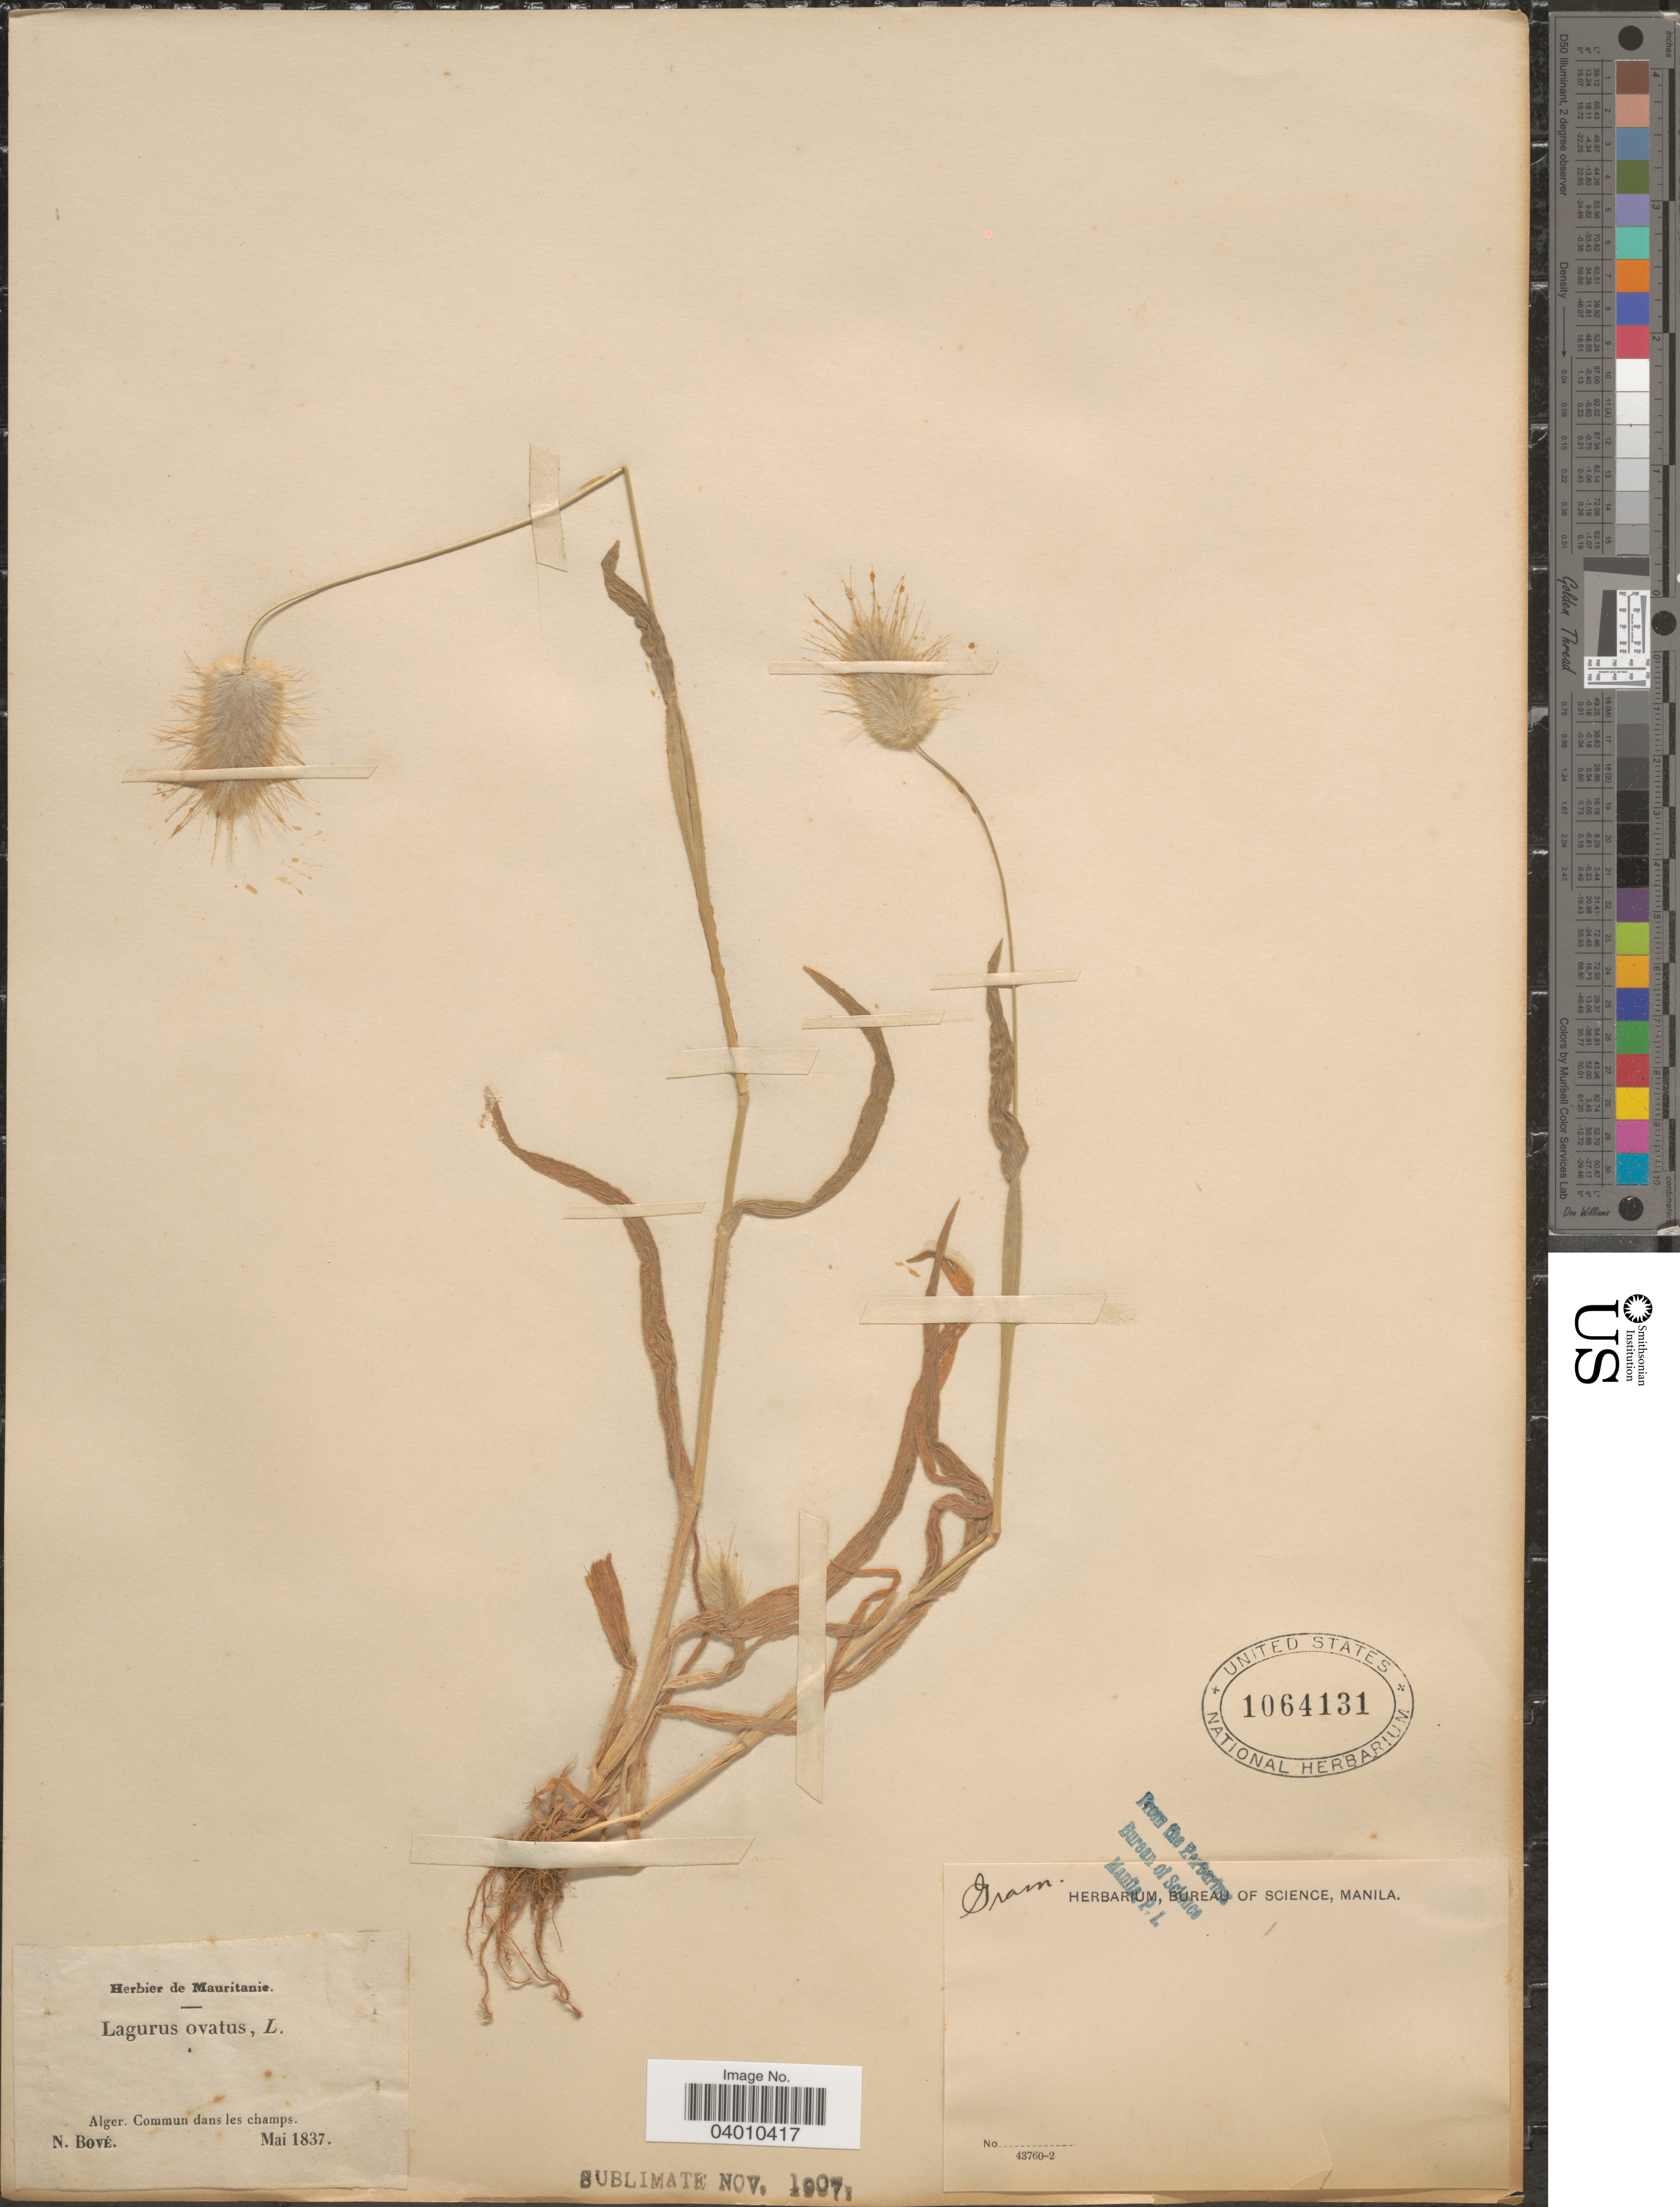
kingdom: Plantae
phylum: Tracheophyta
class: Liliopsida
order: Poales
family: Poaceae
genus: Lagurus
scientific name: Lagurus ovatus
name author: L.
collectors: N. Bové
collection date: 1837-05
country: Algeria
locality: Alger.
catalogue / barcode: US 1064131